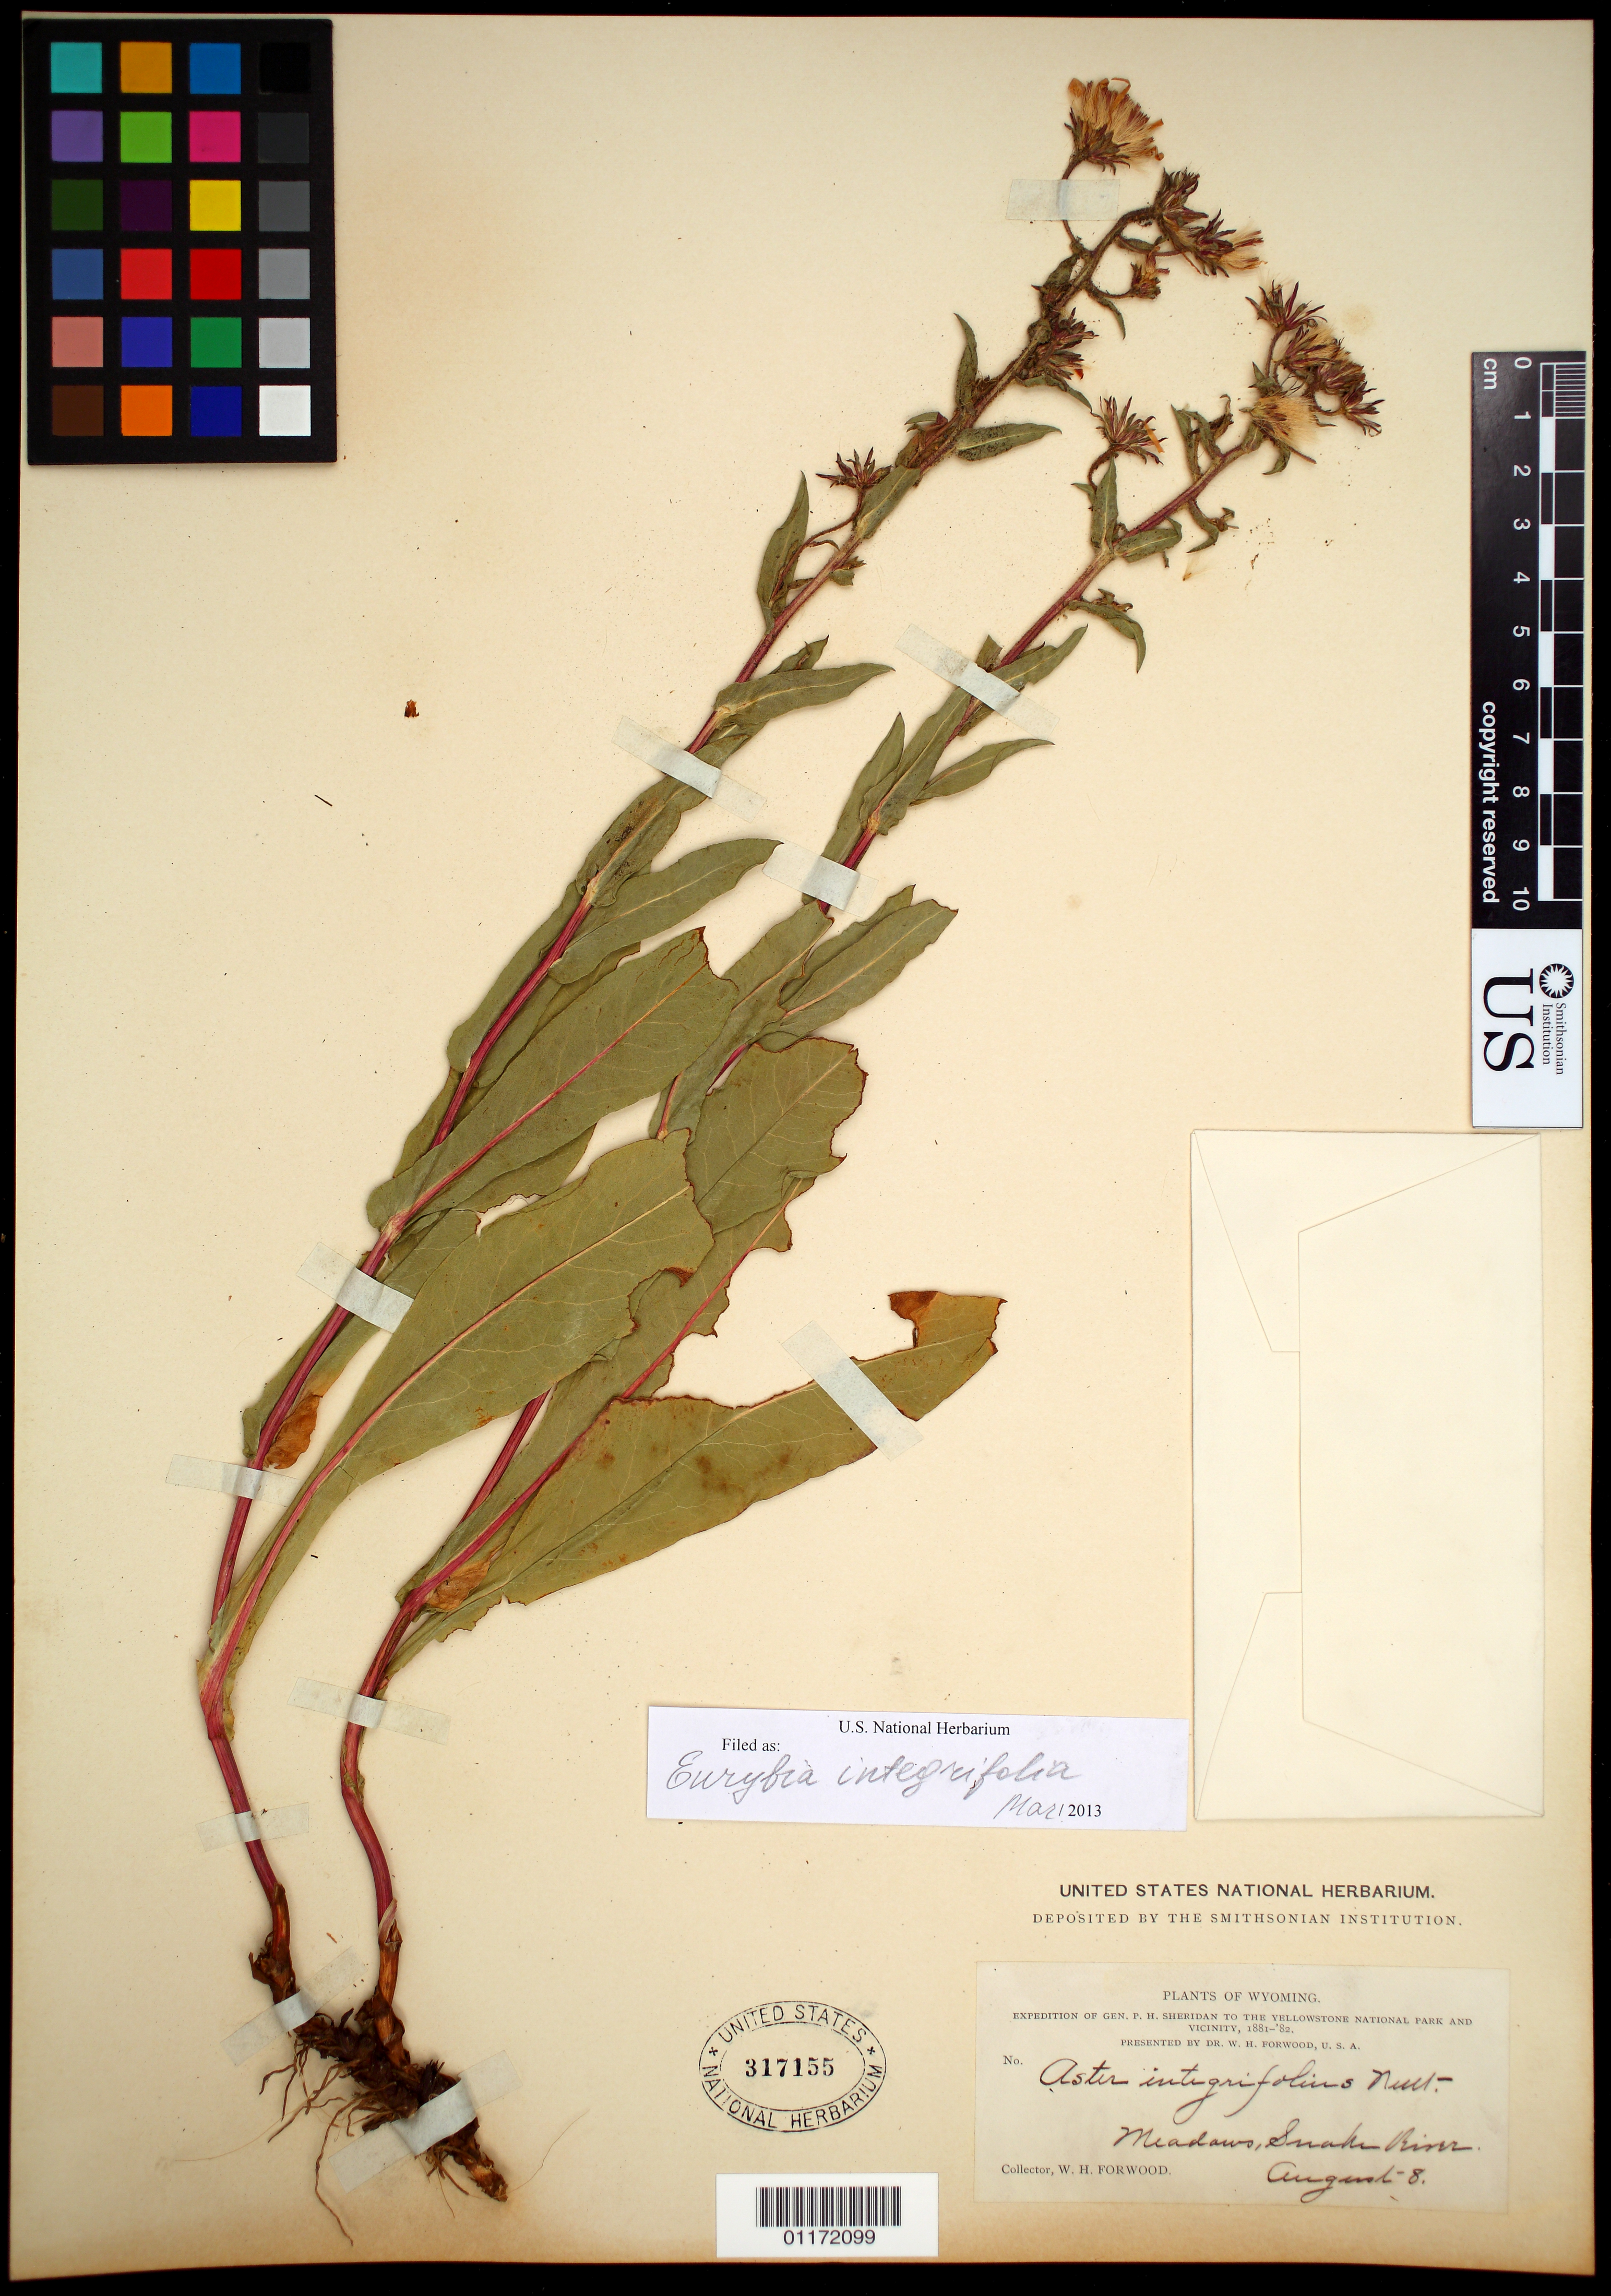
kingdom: Plantae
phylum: Tracheophyta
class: Magnoliopsida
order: Asterales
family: Asteraceae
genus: Eurybia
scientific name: Eurybia integrifolia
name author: (Nutt.) G.L. Nesom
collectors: W. Forwood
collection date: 1881-08-08 or 1882-08-08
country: United States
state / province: Wyoming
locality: Meadows, Snake River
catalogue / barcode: US 317155